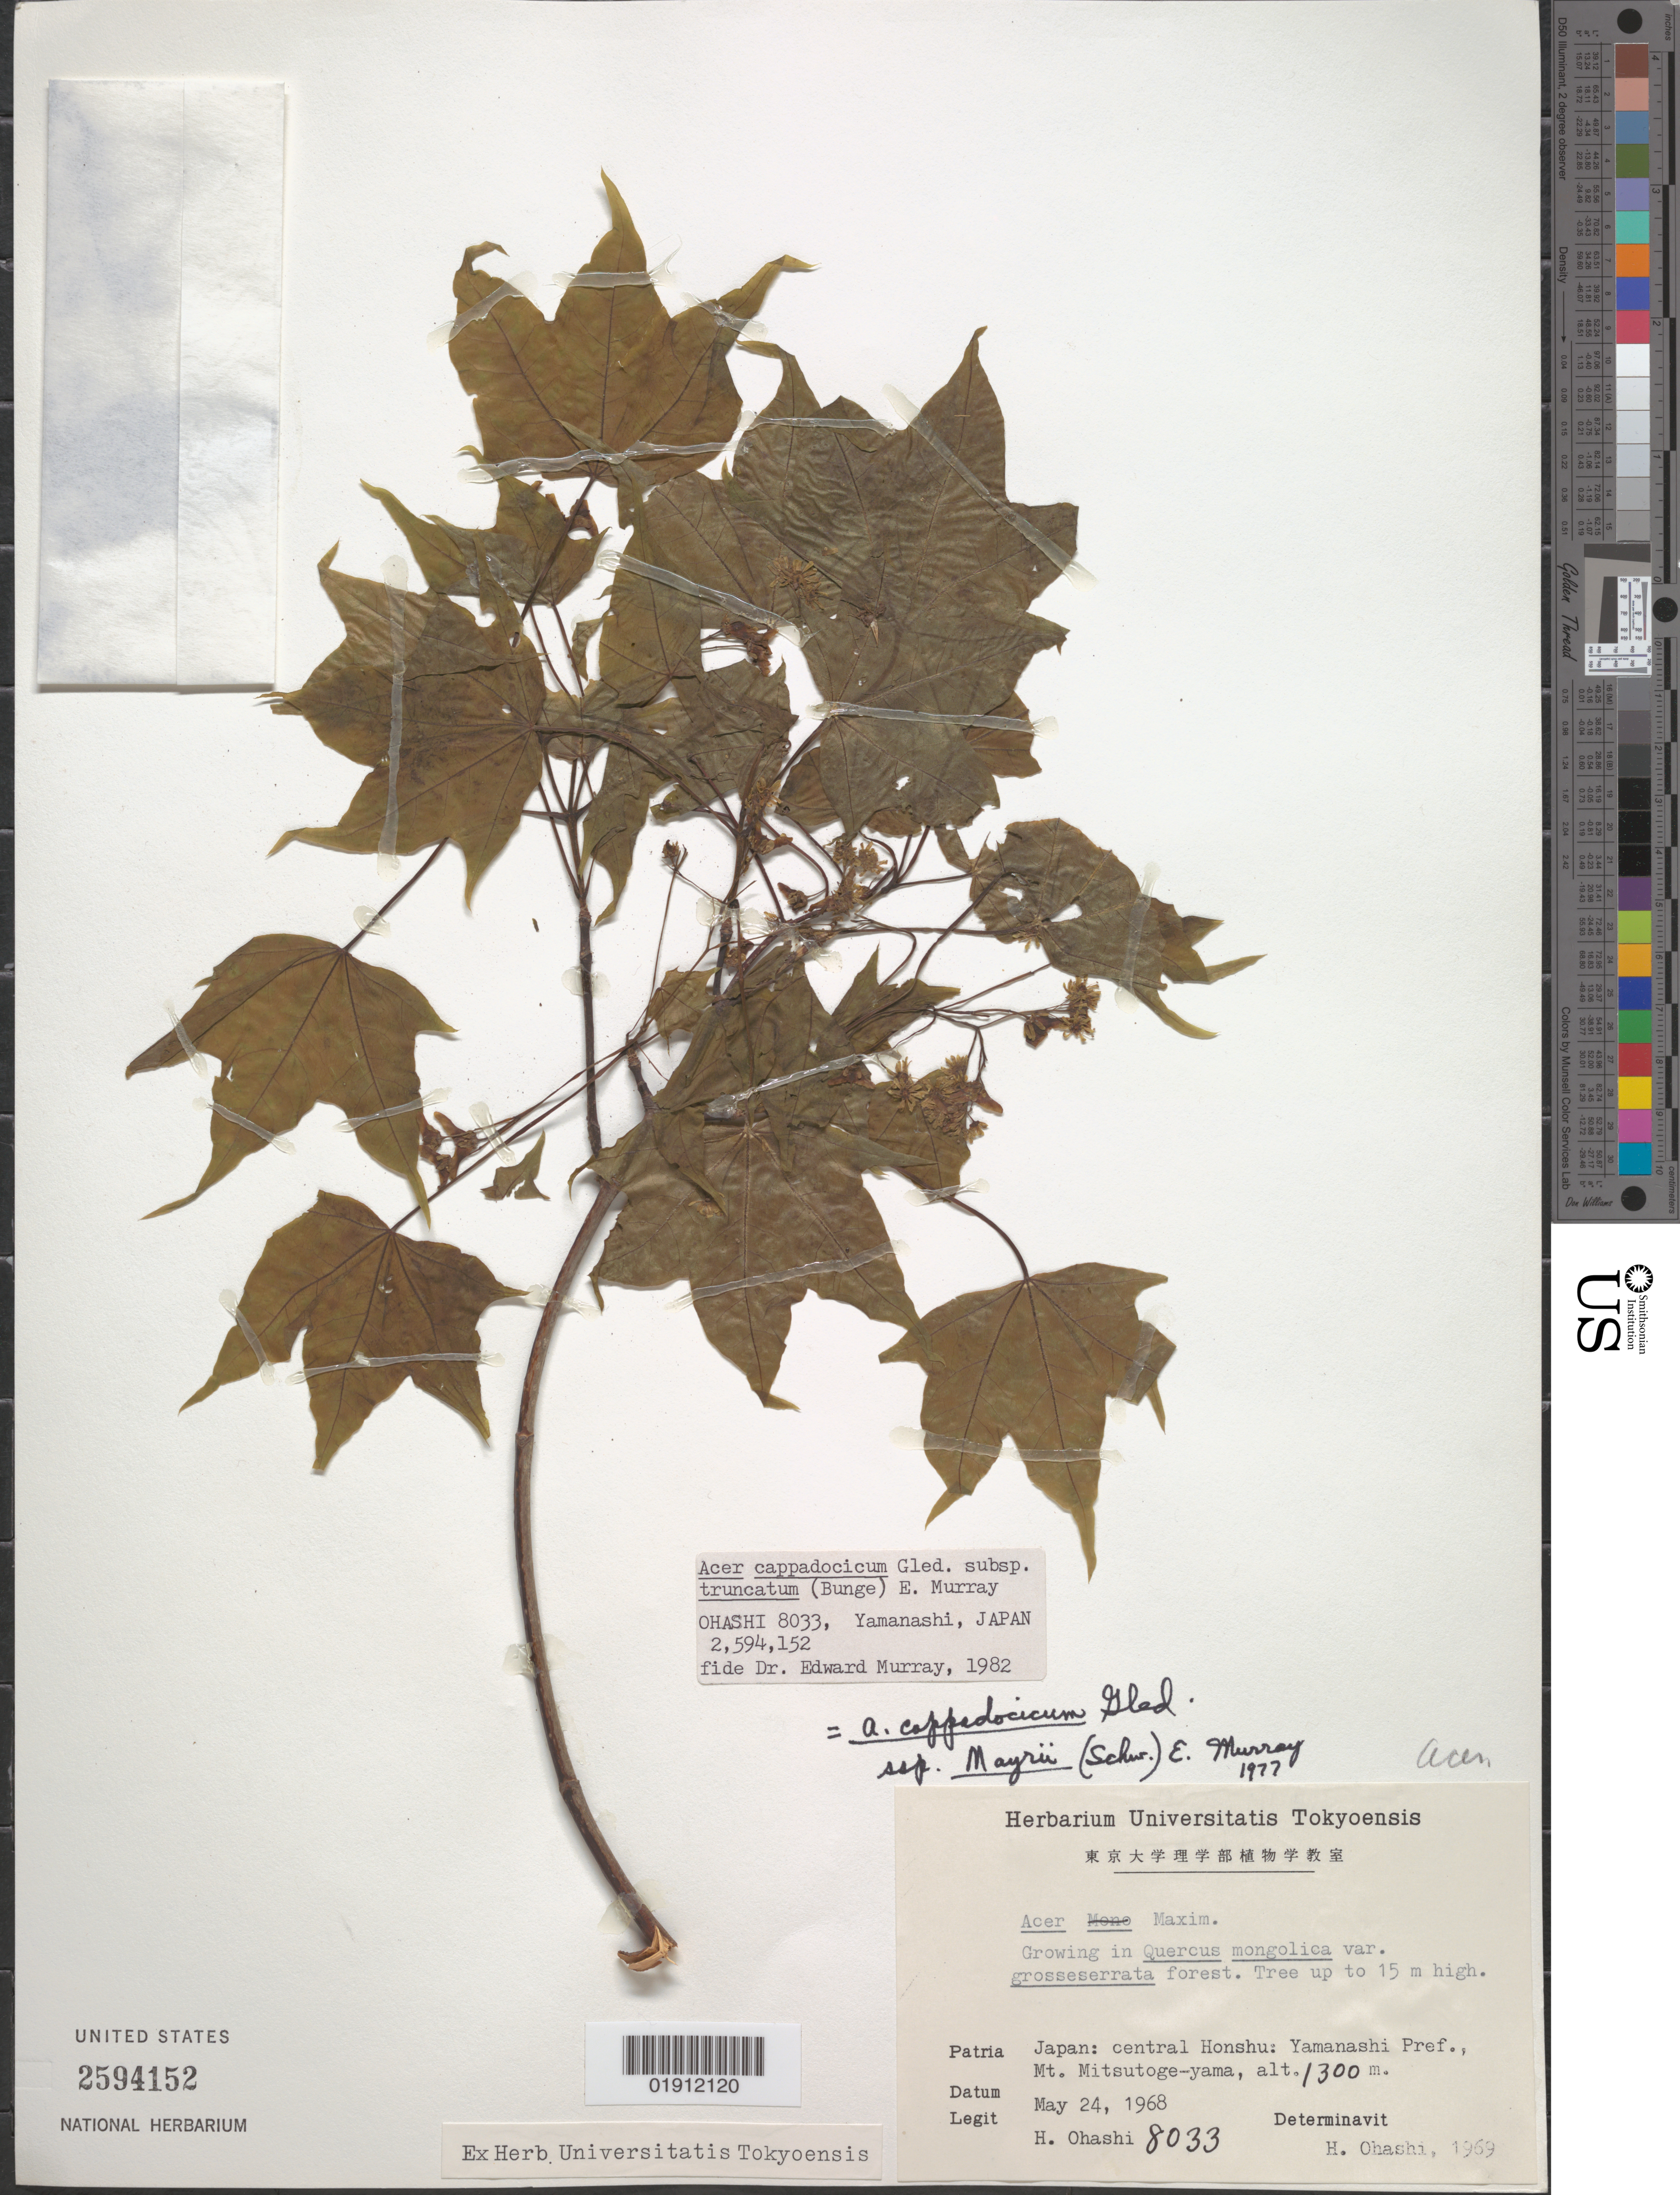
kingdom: Plantae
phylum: Tracheophyta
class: Magnoliopsida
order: Sapindales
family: Sapindaceae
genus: Acer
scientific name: Acer cappadocicum subsp. truncatum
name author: (Bunge) A.E. Murray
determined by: Murray, Edward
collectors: H. Ohashi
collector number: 8033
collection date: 1968-05-24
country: Japan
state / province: Yamanasi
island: Honshu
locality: Mt. Mitsutoge-yama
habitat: Growing in Quercus magolica var. grosseserrata forest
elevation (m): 1300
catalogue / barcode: US 2594152